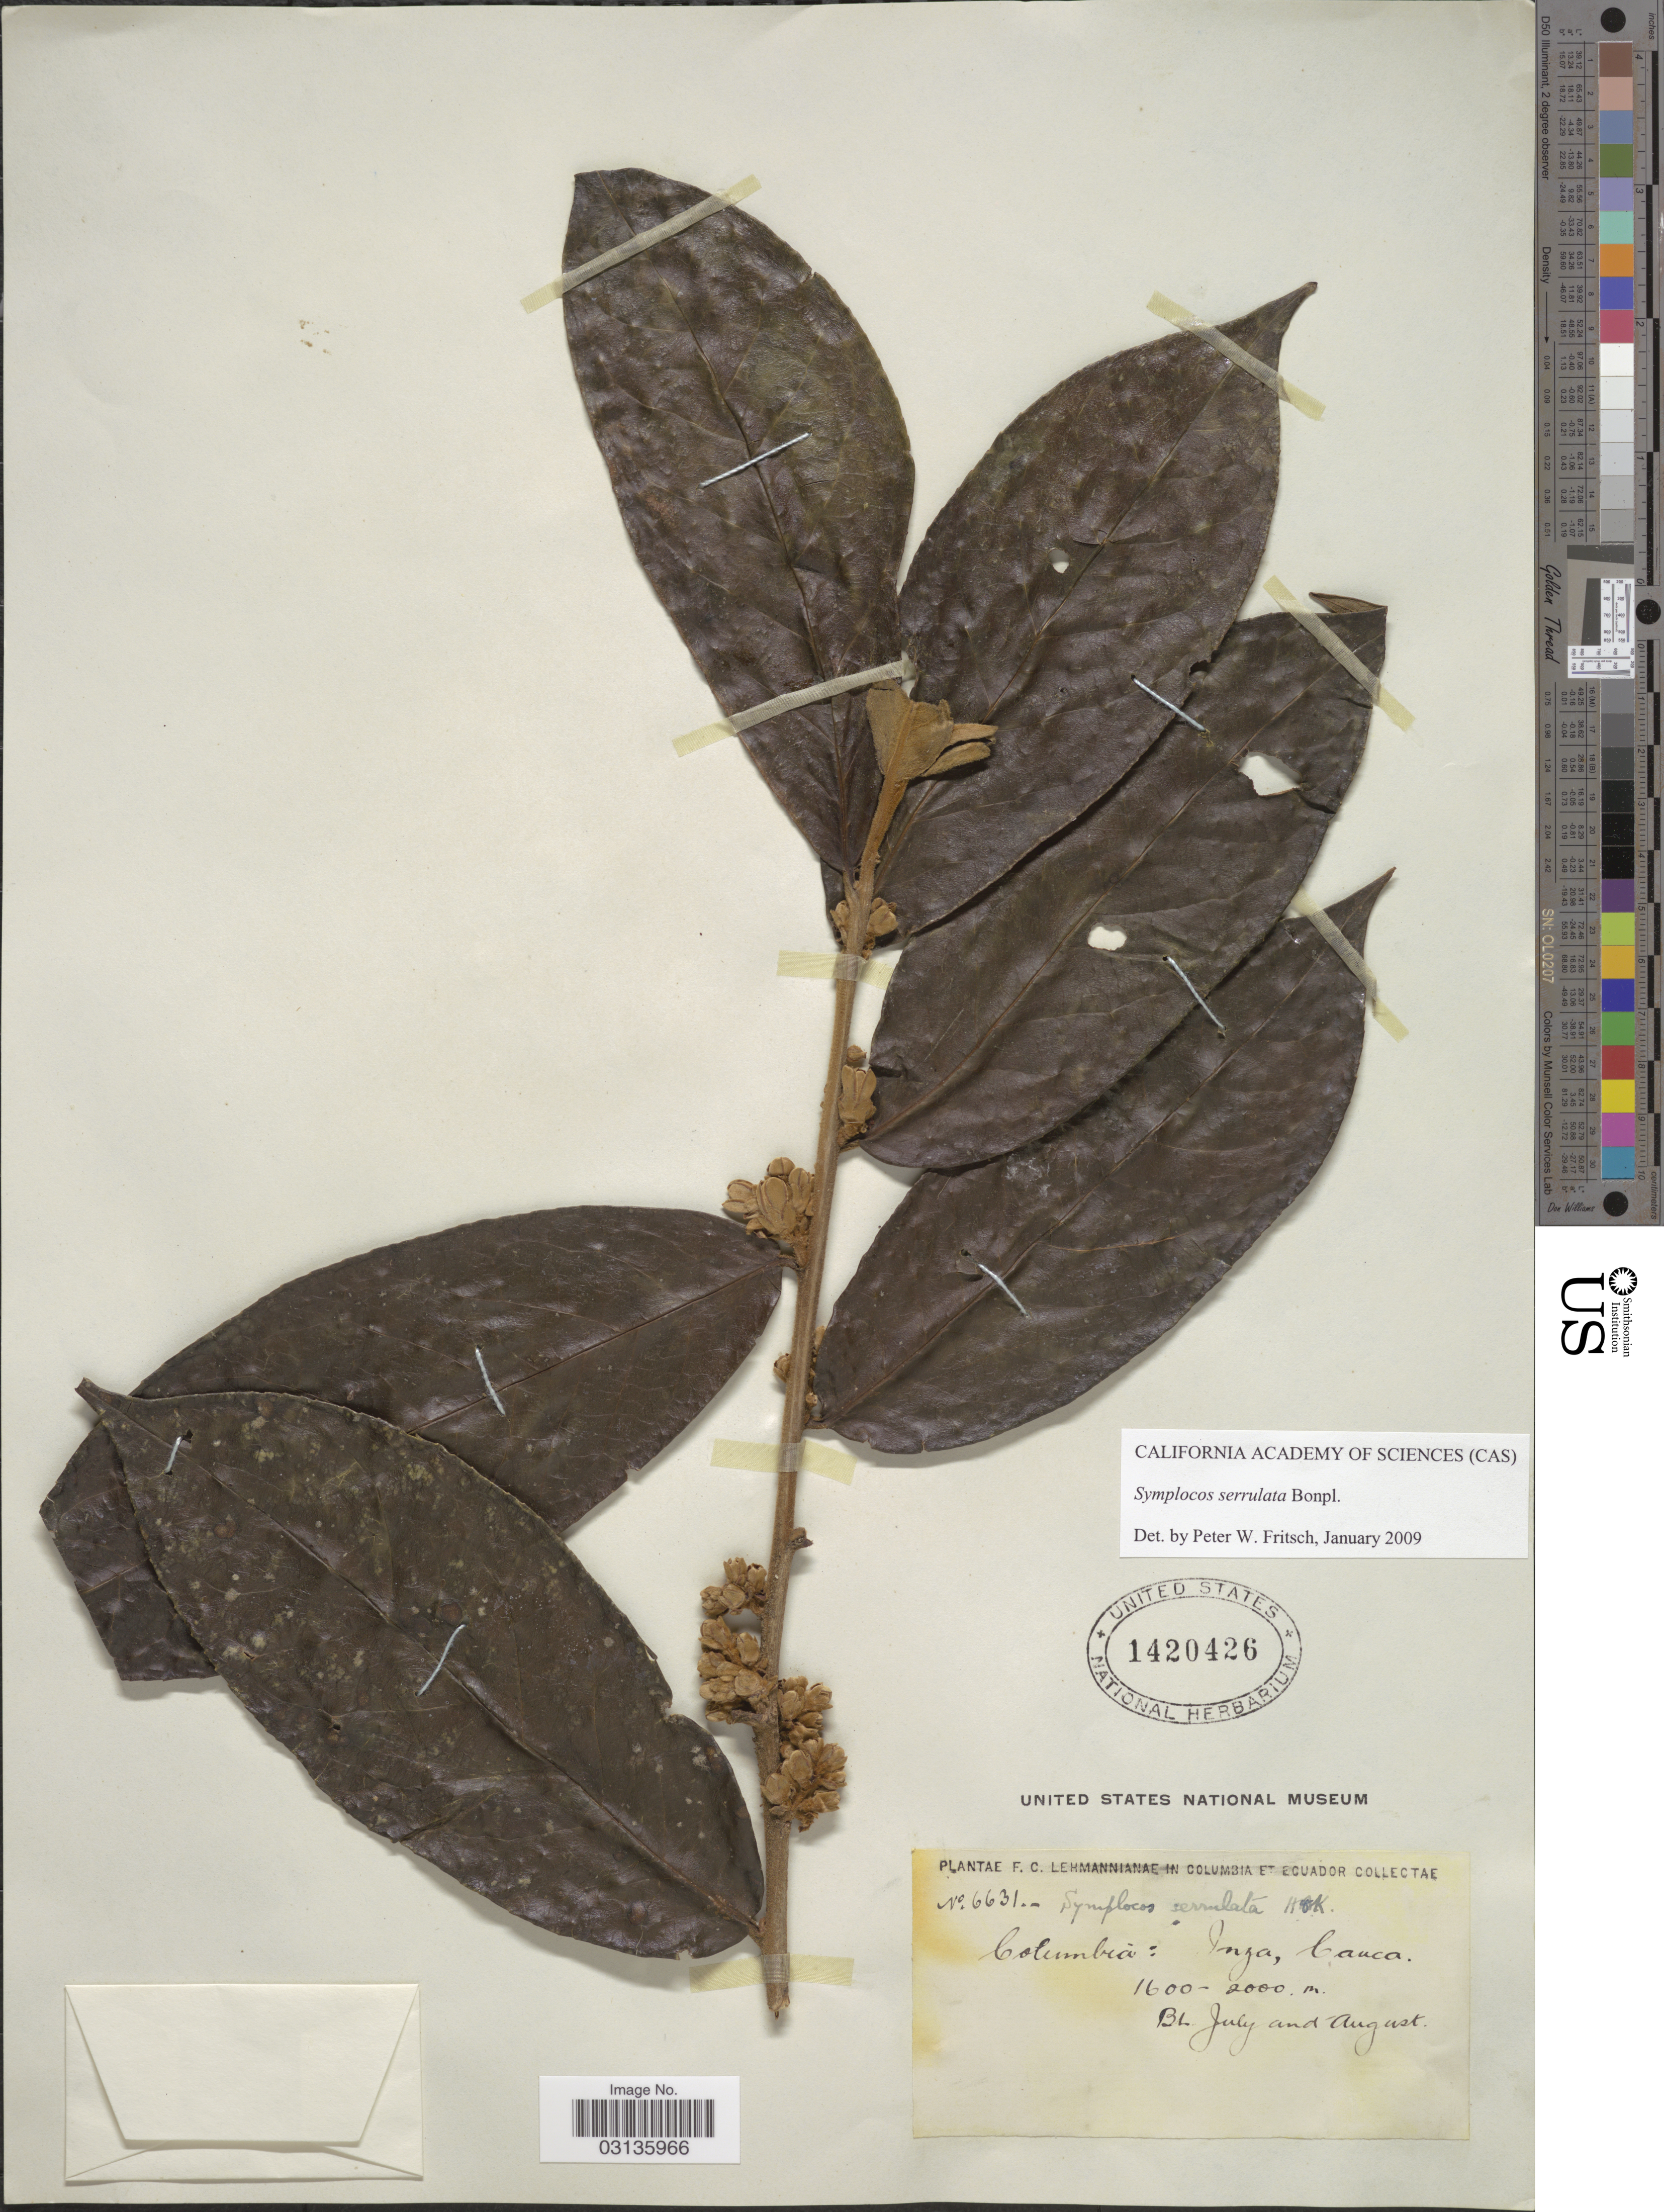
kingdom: Plantae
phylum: Tracheophyta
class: Magnoliopsida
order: Ericales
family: Symplocaceae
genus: Symplocos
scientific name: Symplocos serrulata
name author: Bonpl.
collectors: F. C. Lehmann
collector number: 6631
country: Colombia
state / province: Cauca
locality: Inza, Cauca.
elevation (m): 1600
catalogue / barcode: US 1420426